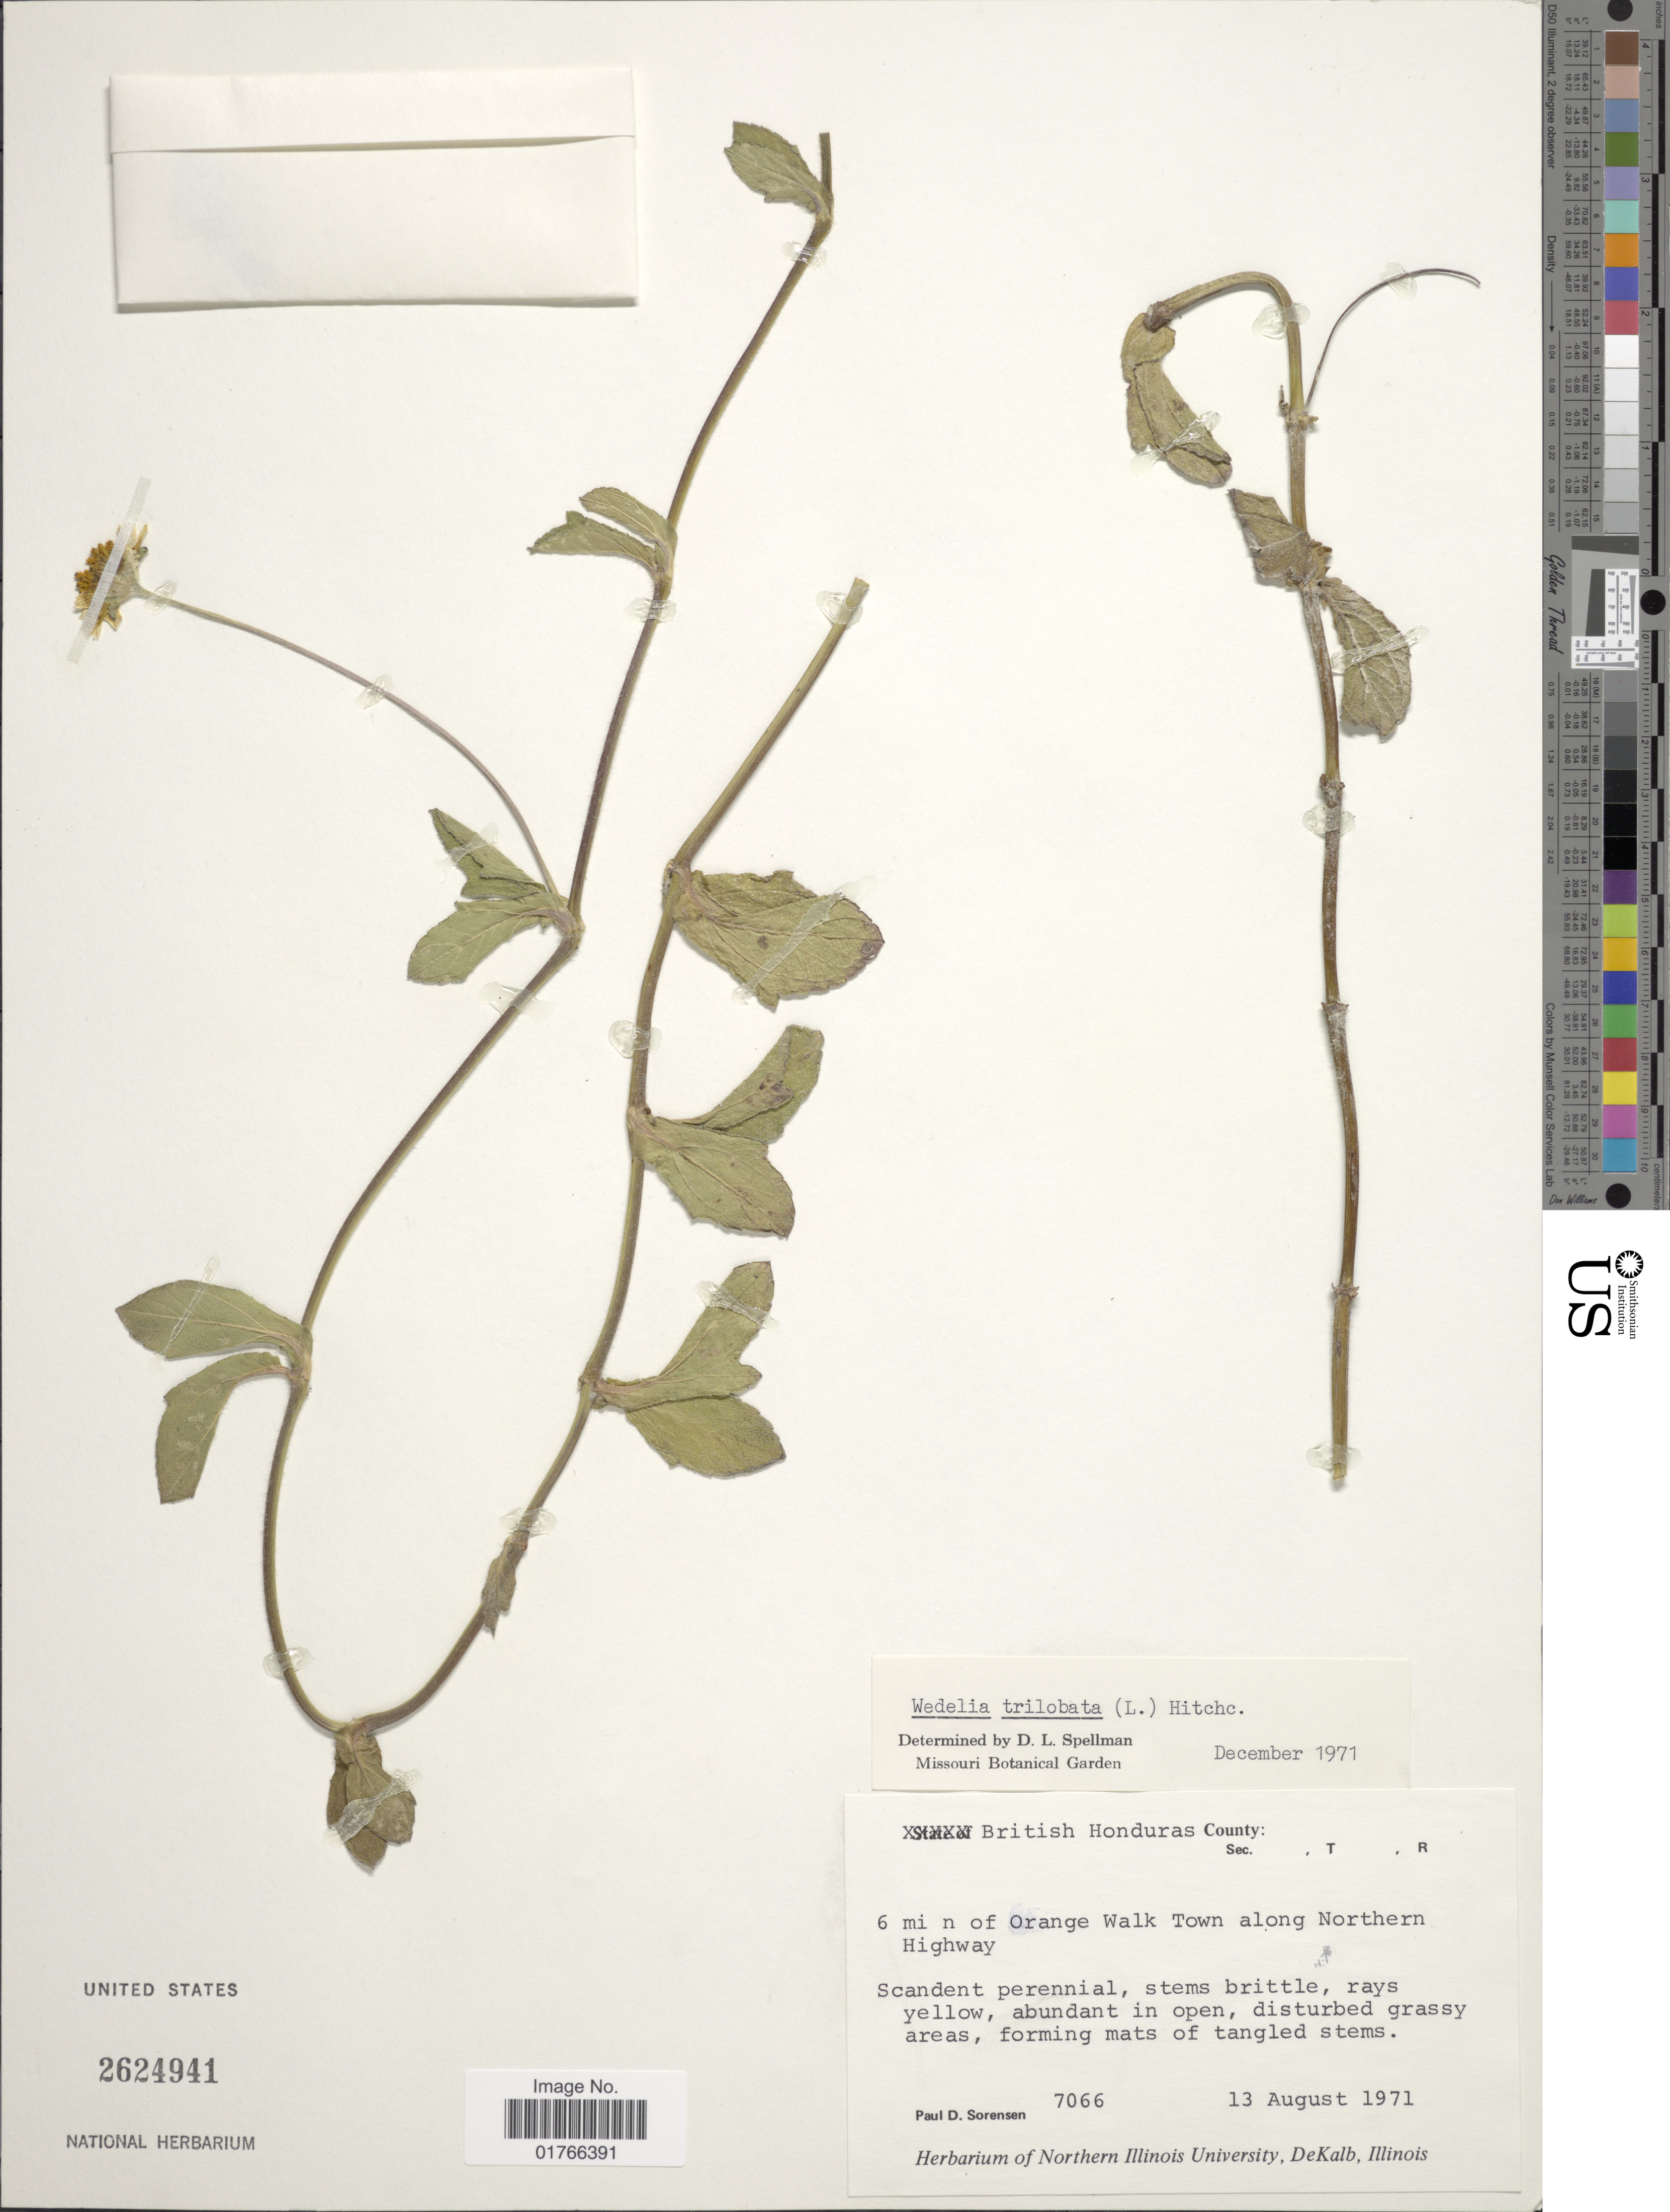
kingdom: Plantae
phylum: Tracheophyta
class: Magnoliopsida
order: Asterales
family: Asteraceae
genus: Sphagneticola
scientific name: Sphagneticola trilobata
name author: (L.) Pruski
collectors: P. Sorensen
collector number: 7066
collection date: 1971-08-13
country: Belize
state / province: Orange Walk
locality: British Honduras County, 6 mi n of Orange Walk Town along Northern Highway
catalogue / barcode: US 2624941